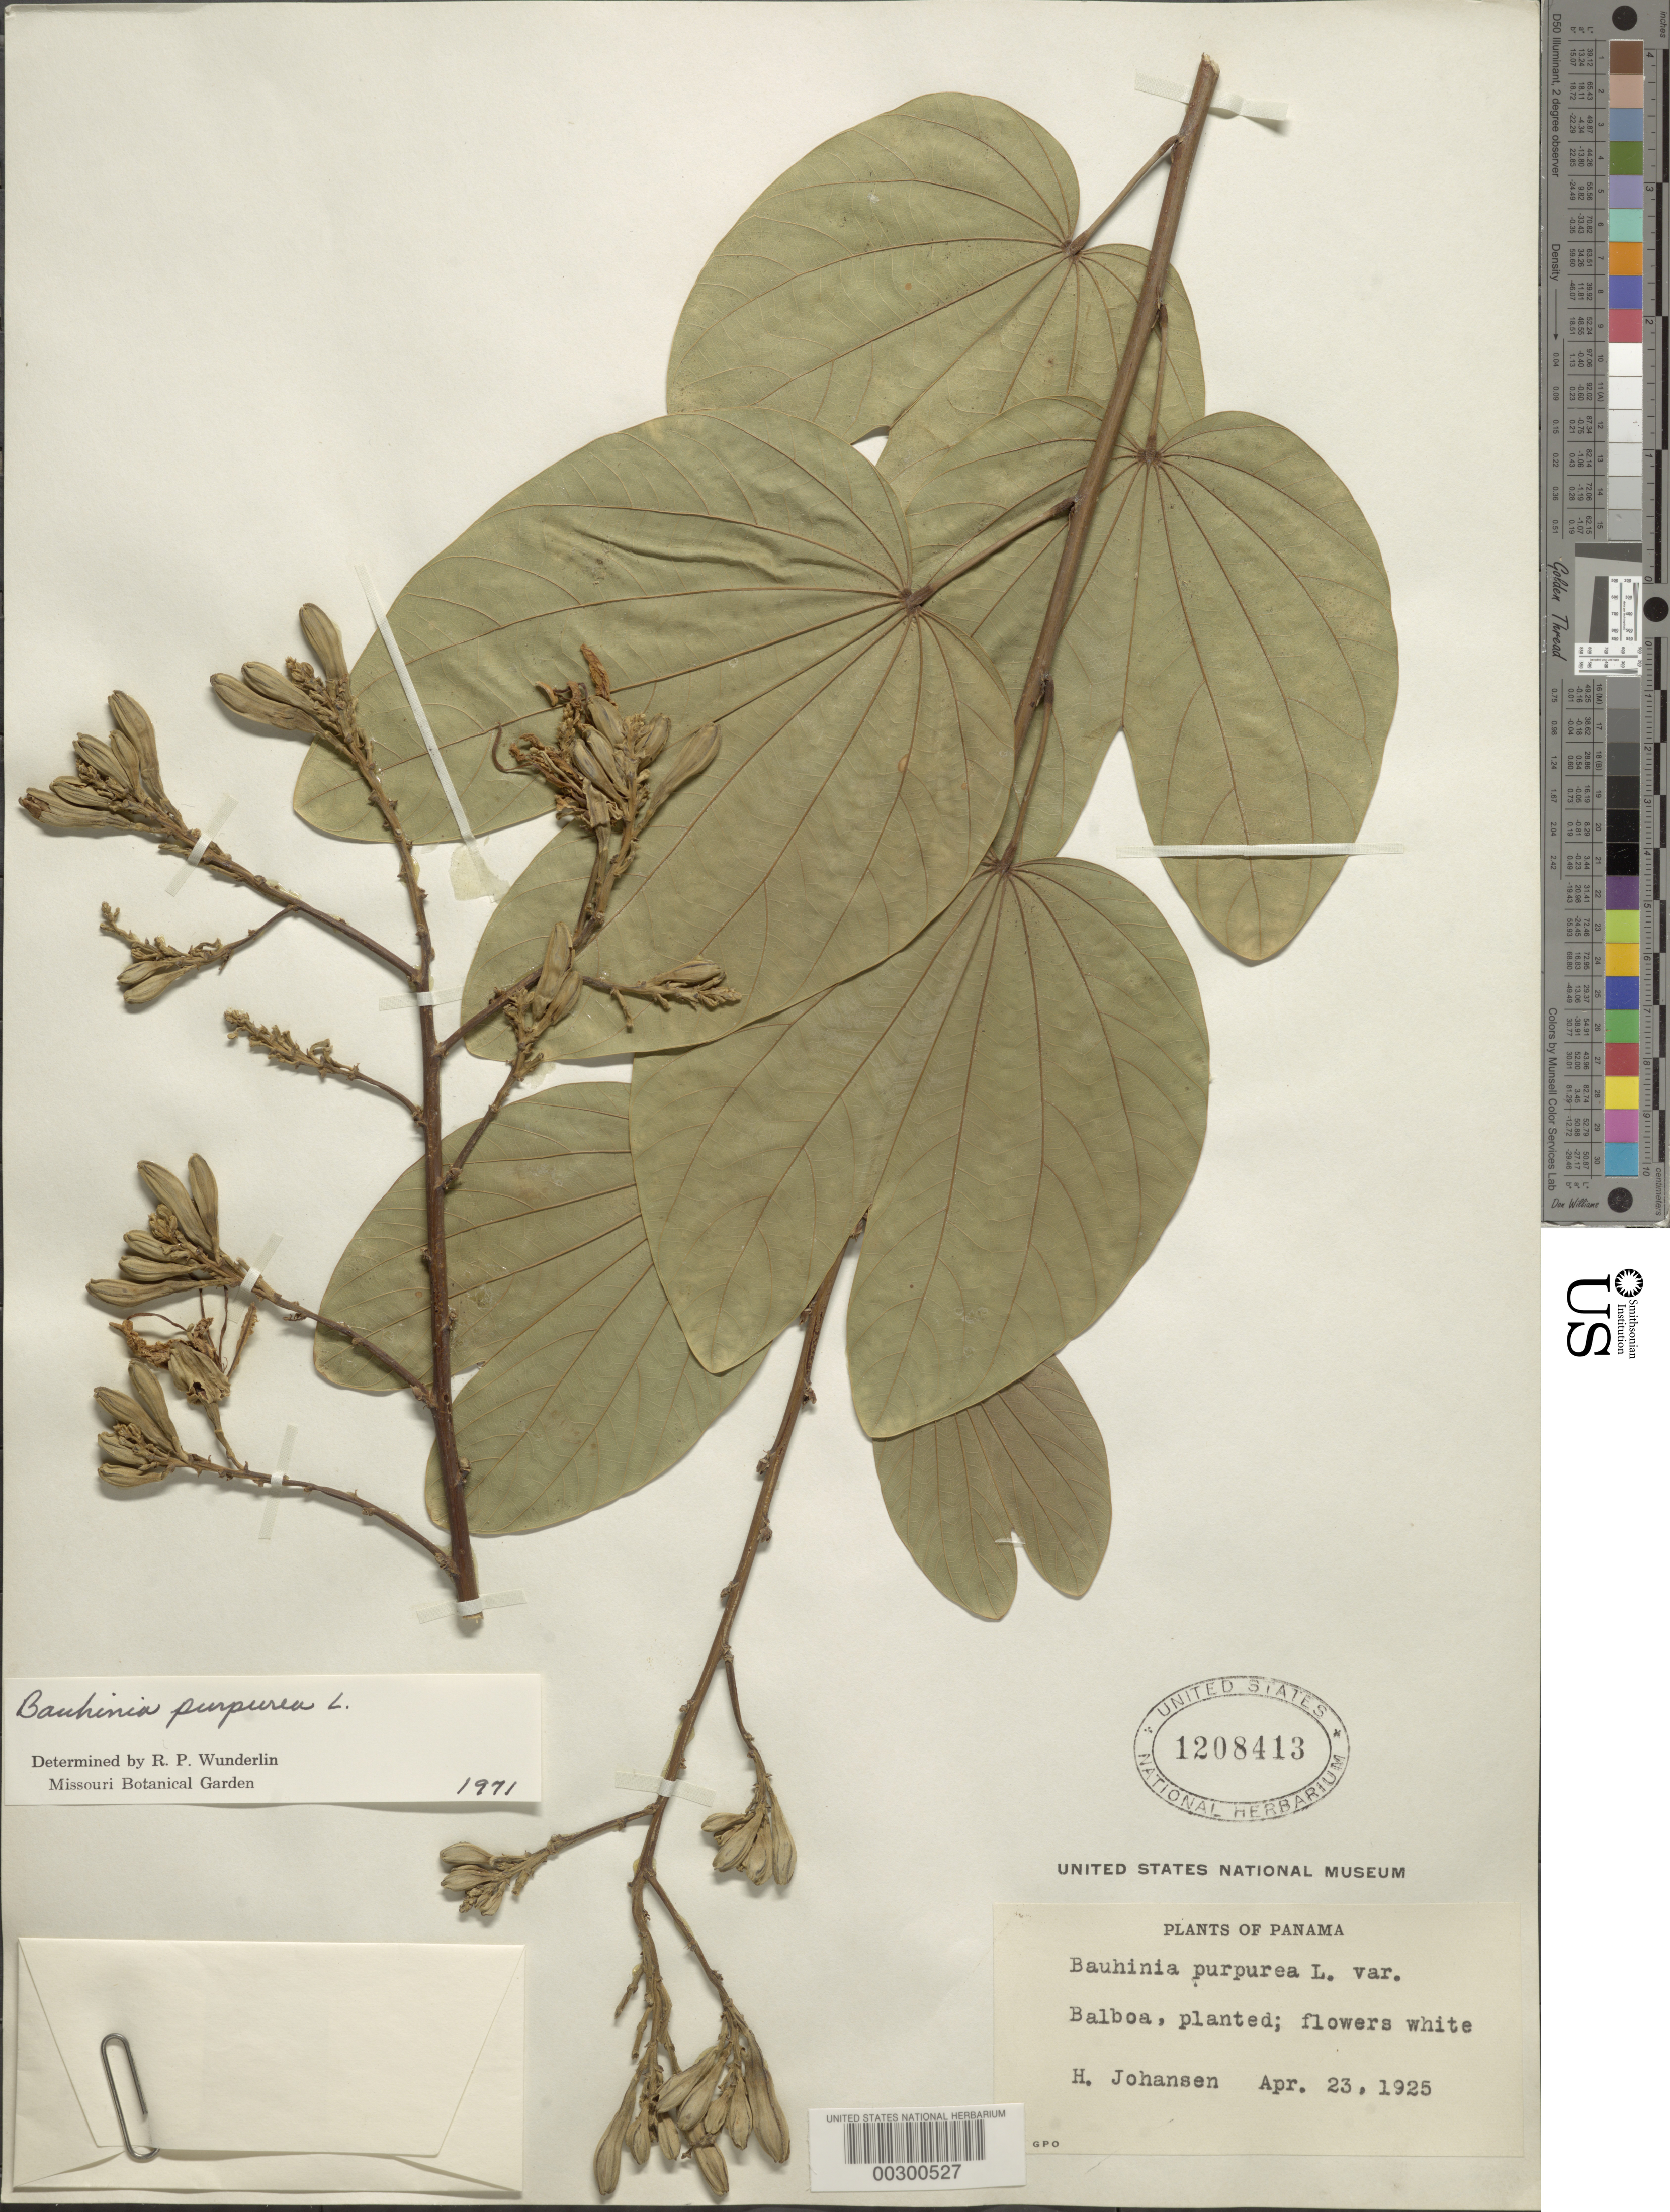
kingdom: Plantae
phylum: Tracheophyta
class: Magnoliopsida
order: Fabales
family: Fabaceae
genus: Bauhinia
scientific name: Bauhinia purpurea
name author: L.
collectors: H. Johansen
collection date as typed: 23 Apr 1925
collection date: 1925-04-23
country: Panama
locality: Balboa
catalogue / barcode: US 1208413